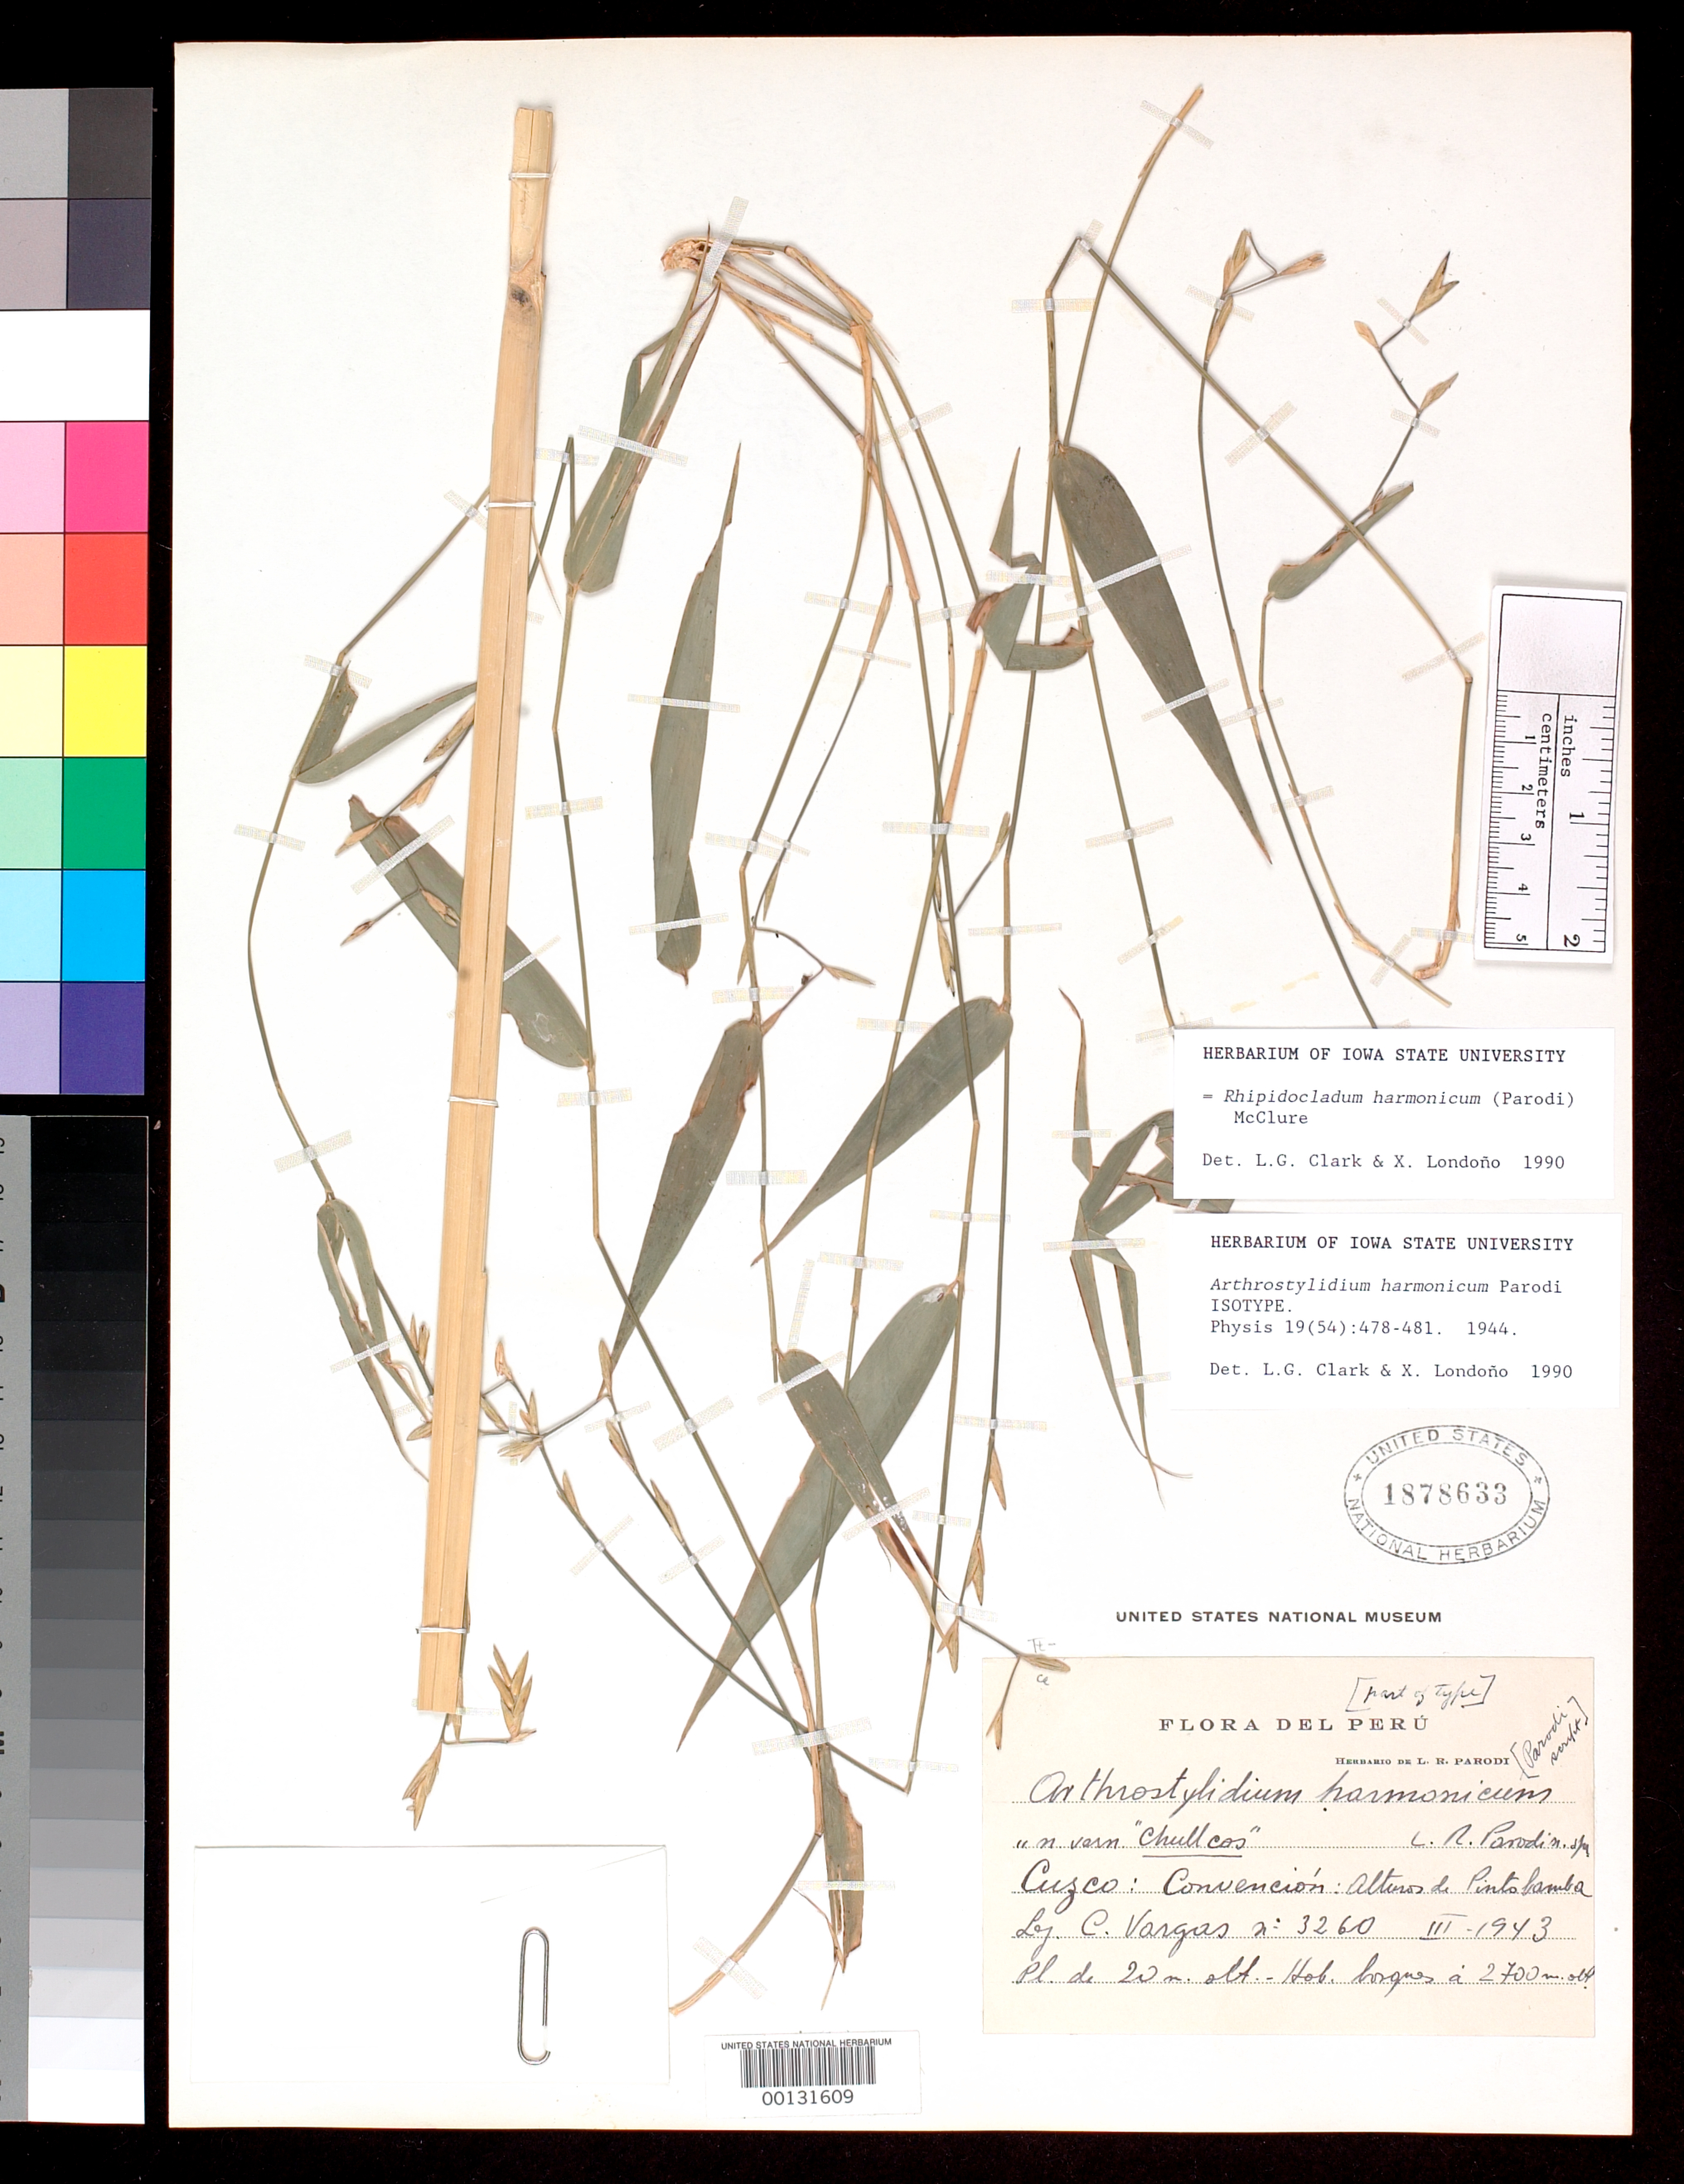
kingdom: Plantae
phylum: Tracheophyta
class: Liliopsida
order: Poales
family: Poaceae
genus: Arthrostylidium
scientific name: Arthrostylidium harmonicum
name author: Parodi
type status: Isotype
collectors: C. Vargas Calderón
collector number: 3260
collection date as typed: Mar 1943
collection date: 1943-03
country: Peru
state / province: Cusco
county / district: La Convención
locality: Convencion, Pintobamba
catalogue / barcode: US 1878633